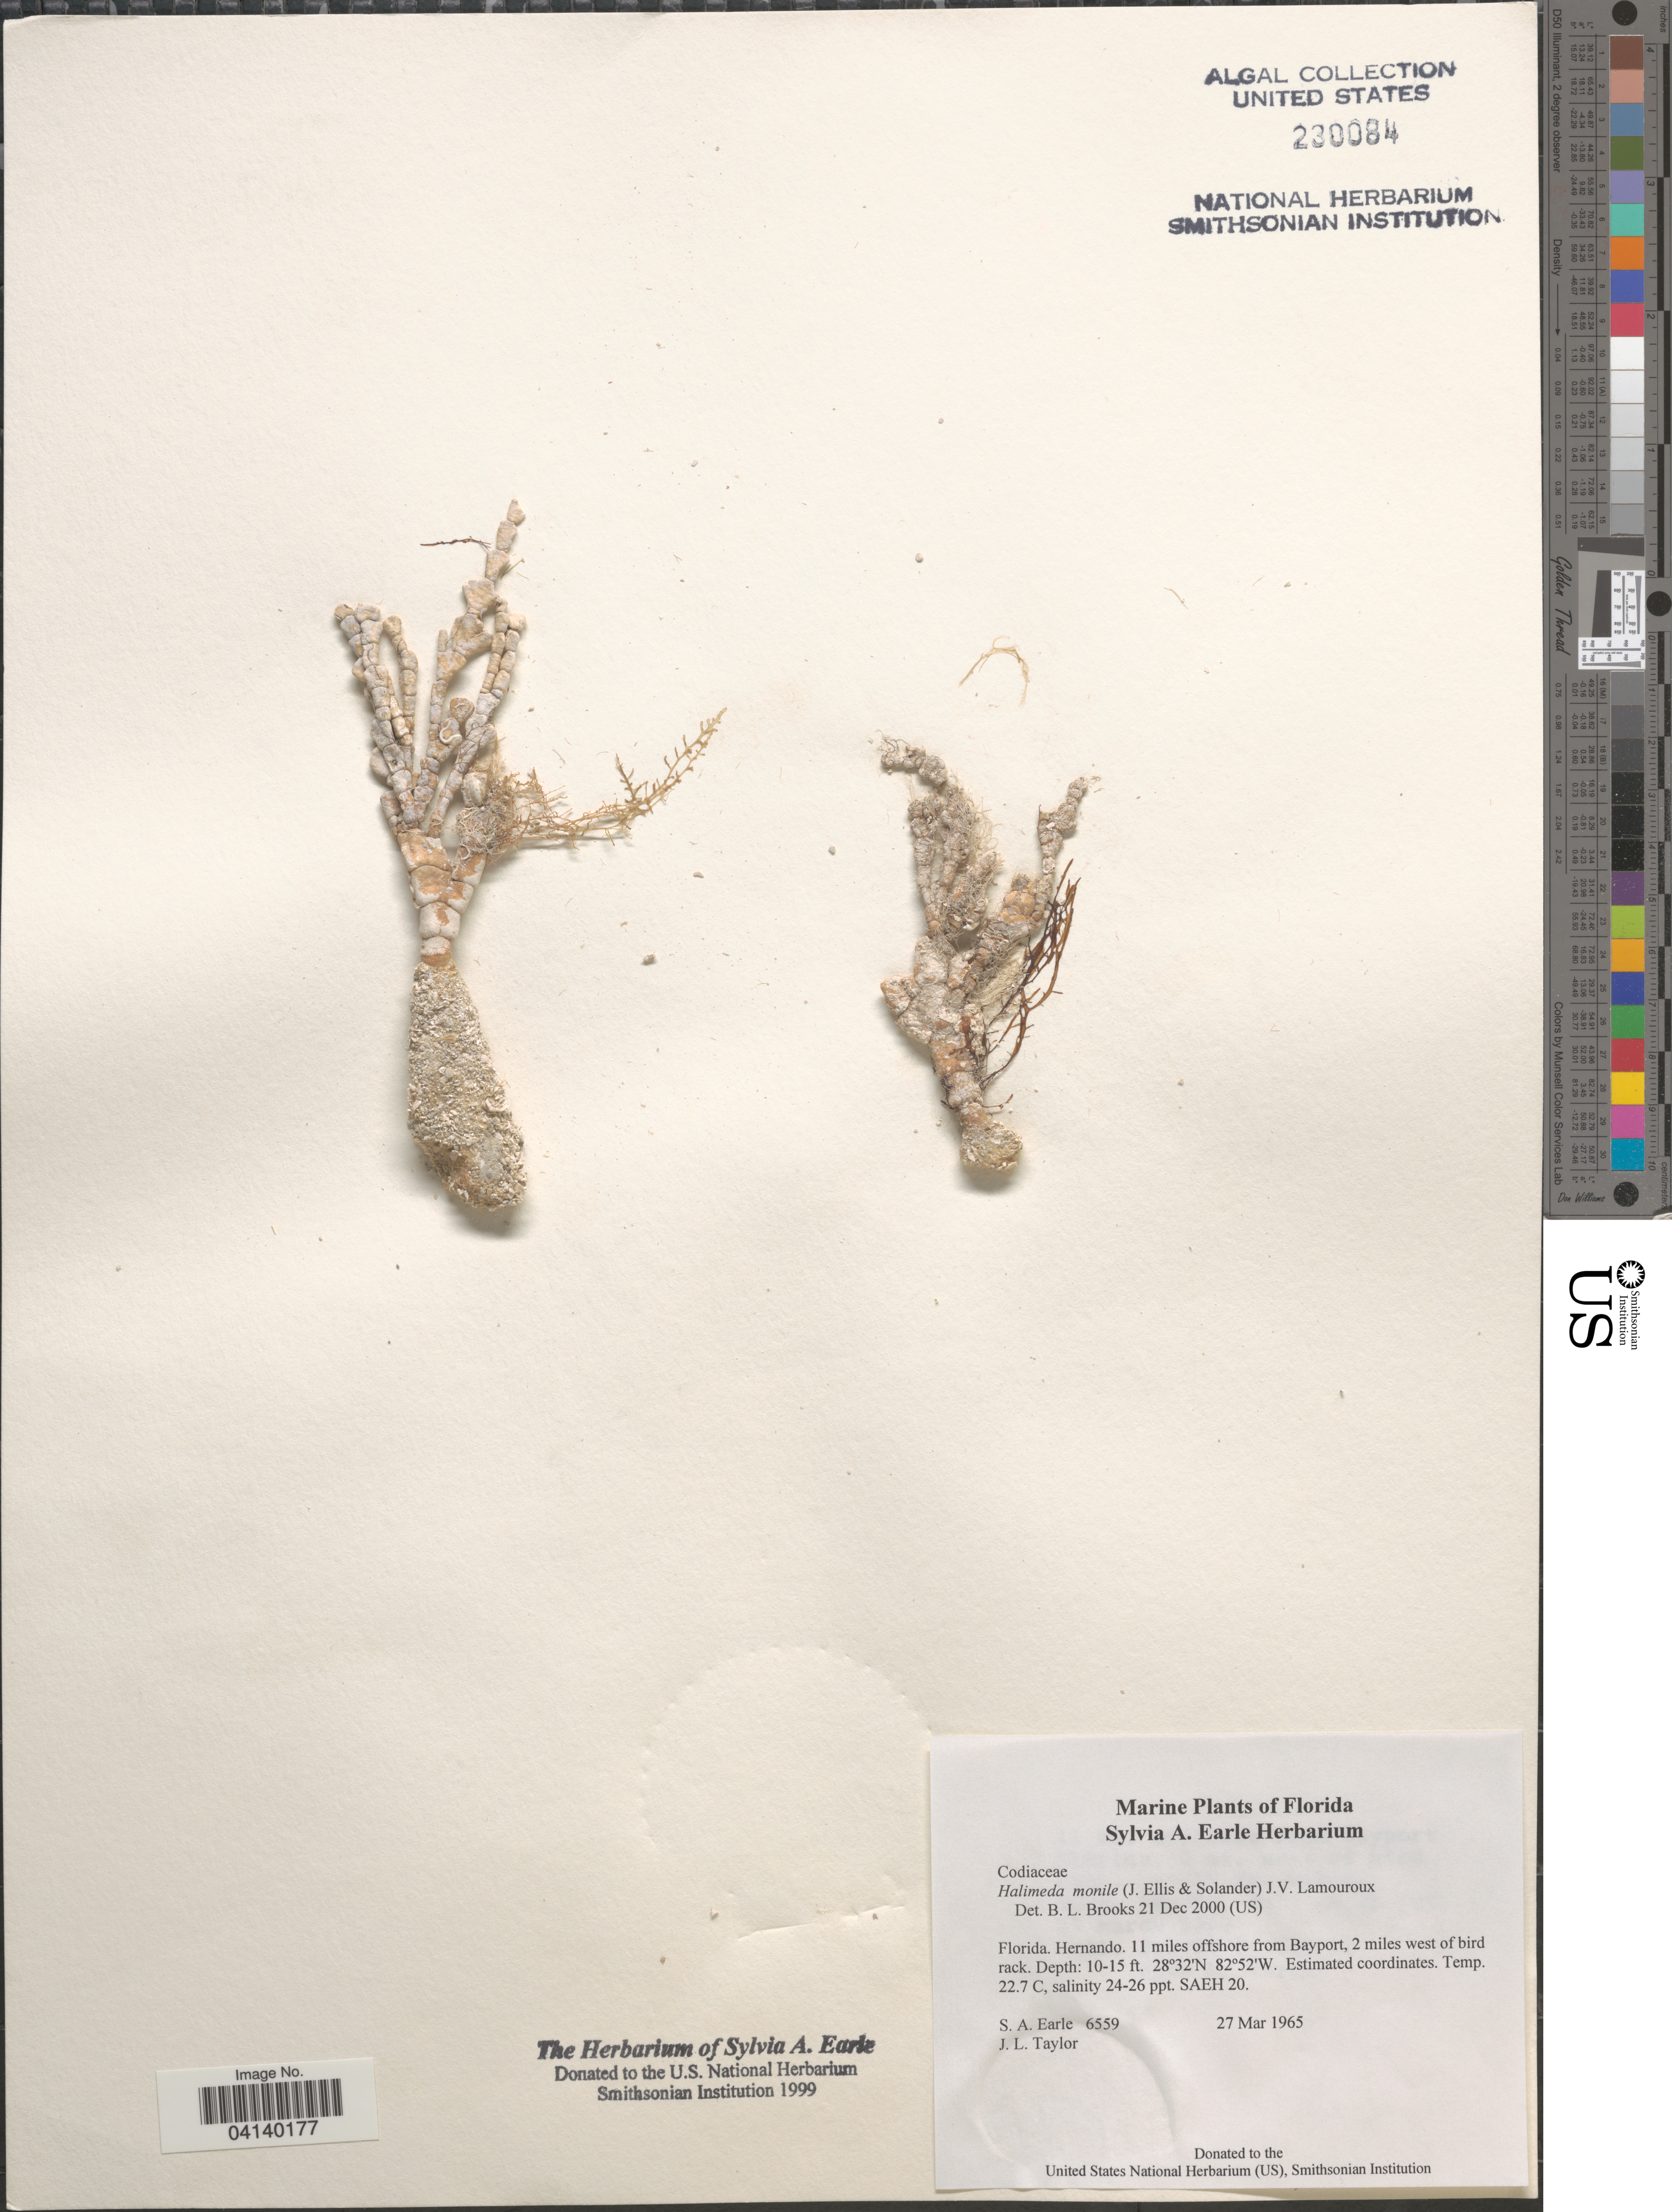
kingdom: Plantae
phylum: Chlorophyta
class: Ulvophyceae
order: Bryopsidales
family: Halimedaceae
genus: Halimeda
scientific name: Halimeda monile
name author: (J. Ellis & Sol.) J.V.Lamouroux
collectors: S. A. Earle & J. L. Taylor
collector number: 6559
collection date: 1965-03-27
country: United States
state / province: Florida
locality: Hernando. 11 miles offshore from Bayport, 2 miles west of bird rack. SAEH20.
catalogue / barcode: US 230084